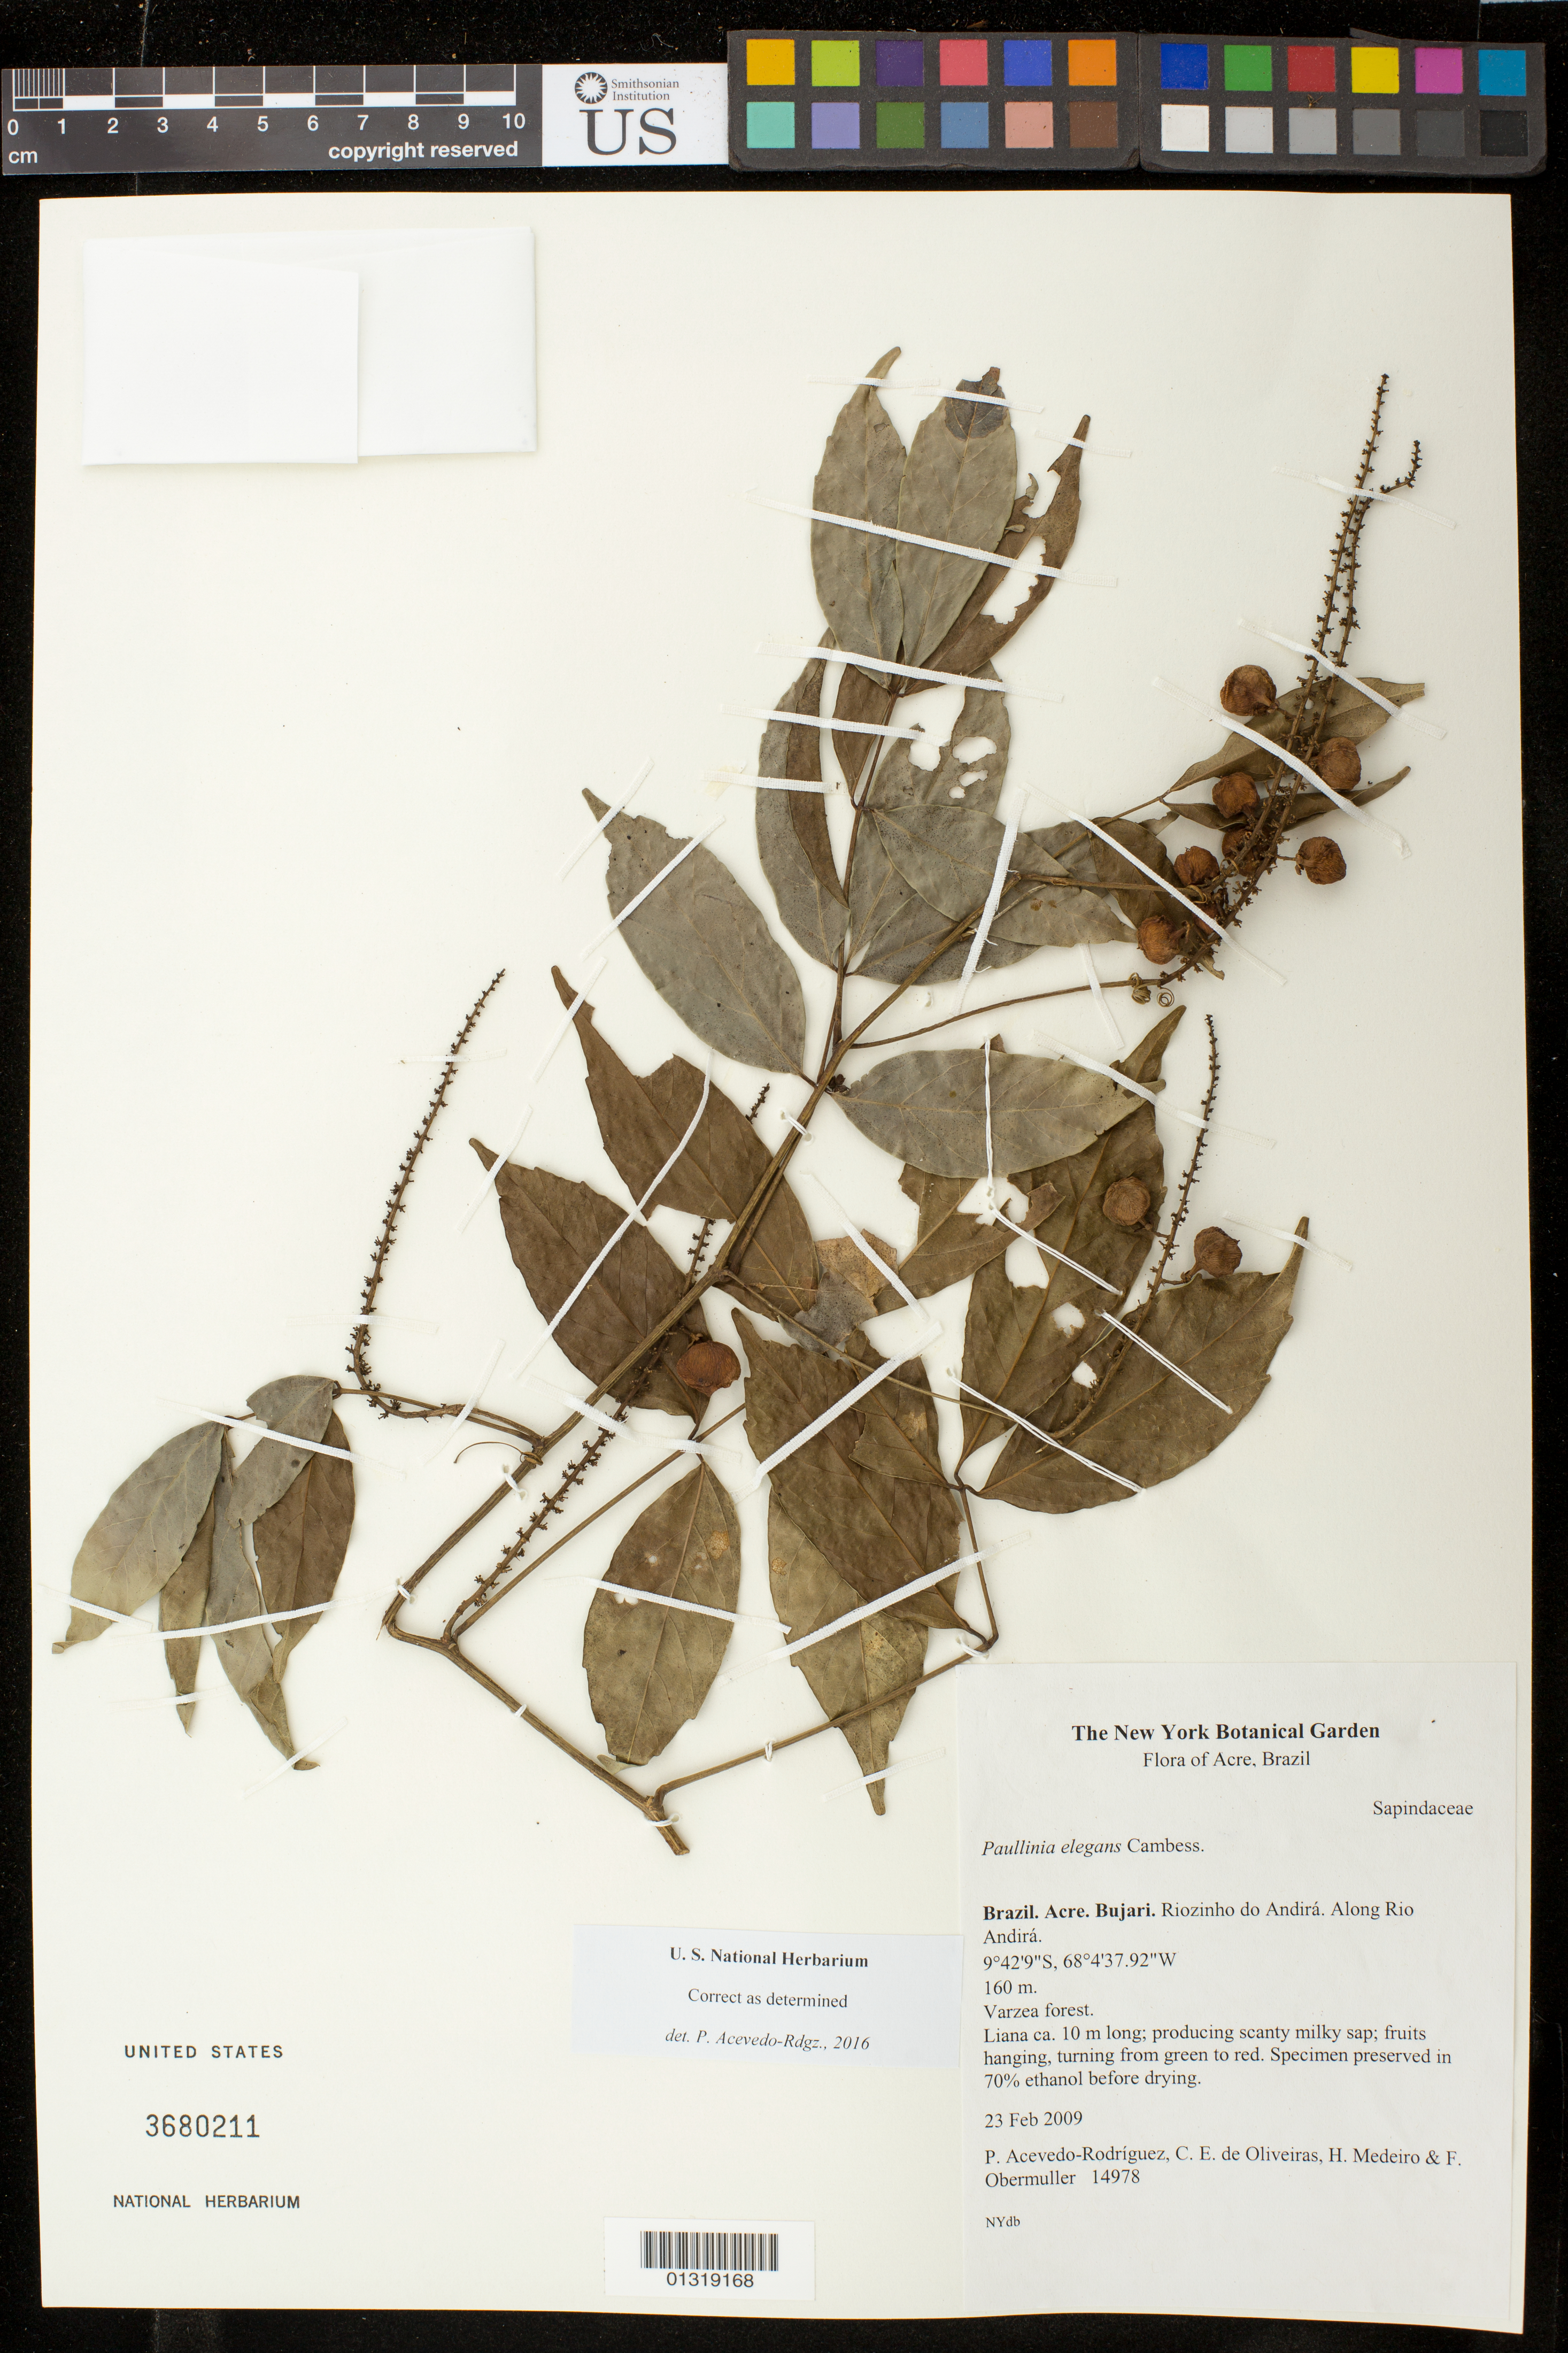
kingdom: Plantae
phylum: Tracheophyta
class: Magnoliopsida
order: Sapindales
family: Sapindaceae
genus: Paullinia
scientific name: Paullinia elegans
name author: Cambess.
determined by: Acevedo-Rodríguez, P., (BOT), Smithsonian Institution - National Museum of Natural History (UNITED STATES)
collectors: P. Acevedo-Rodr., C. E. de Oliveiras, H. Medeiro & F. A. Obermuller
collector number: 14978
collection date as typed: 23 Feb 2009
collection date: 2009-02-23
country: Brazil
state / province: Acre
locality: Acre; Muncipio Bujarí, Riocinho Anjira. Along Rio Anjira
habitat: Varzea forest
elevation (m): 160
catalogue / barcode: US 3680211